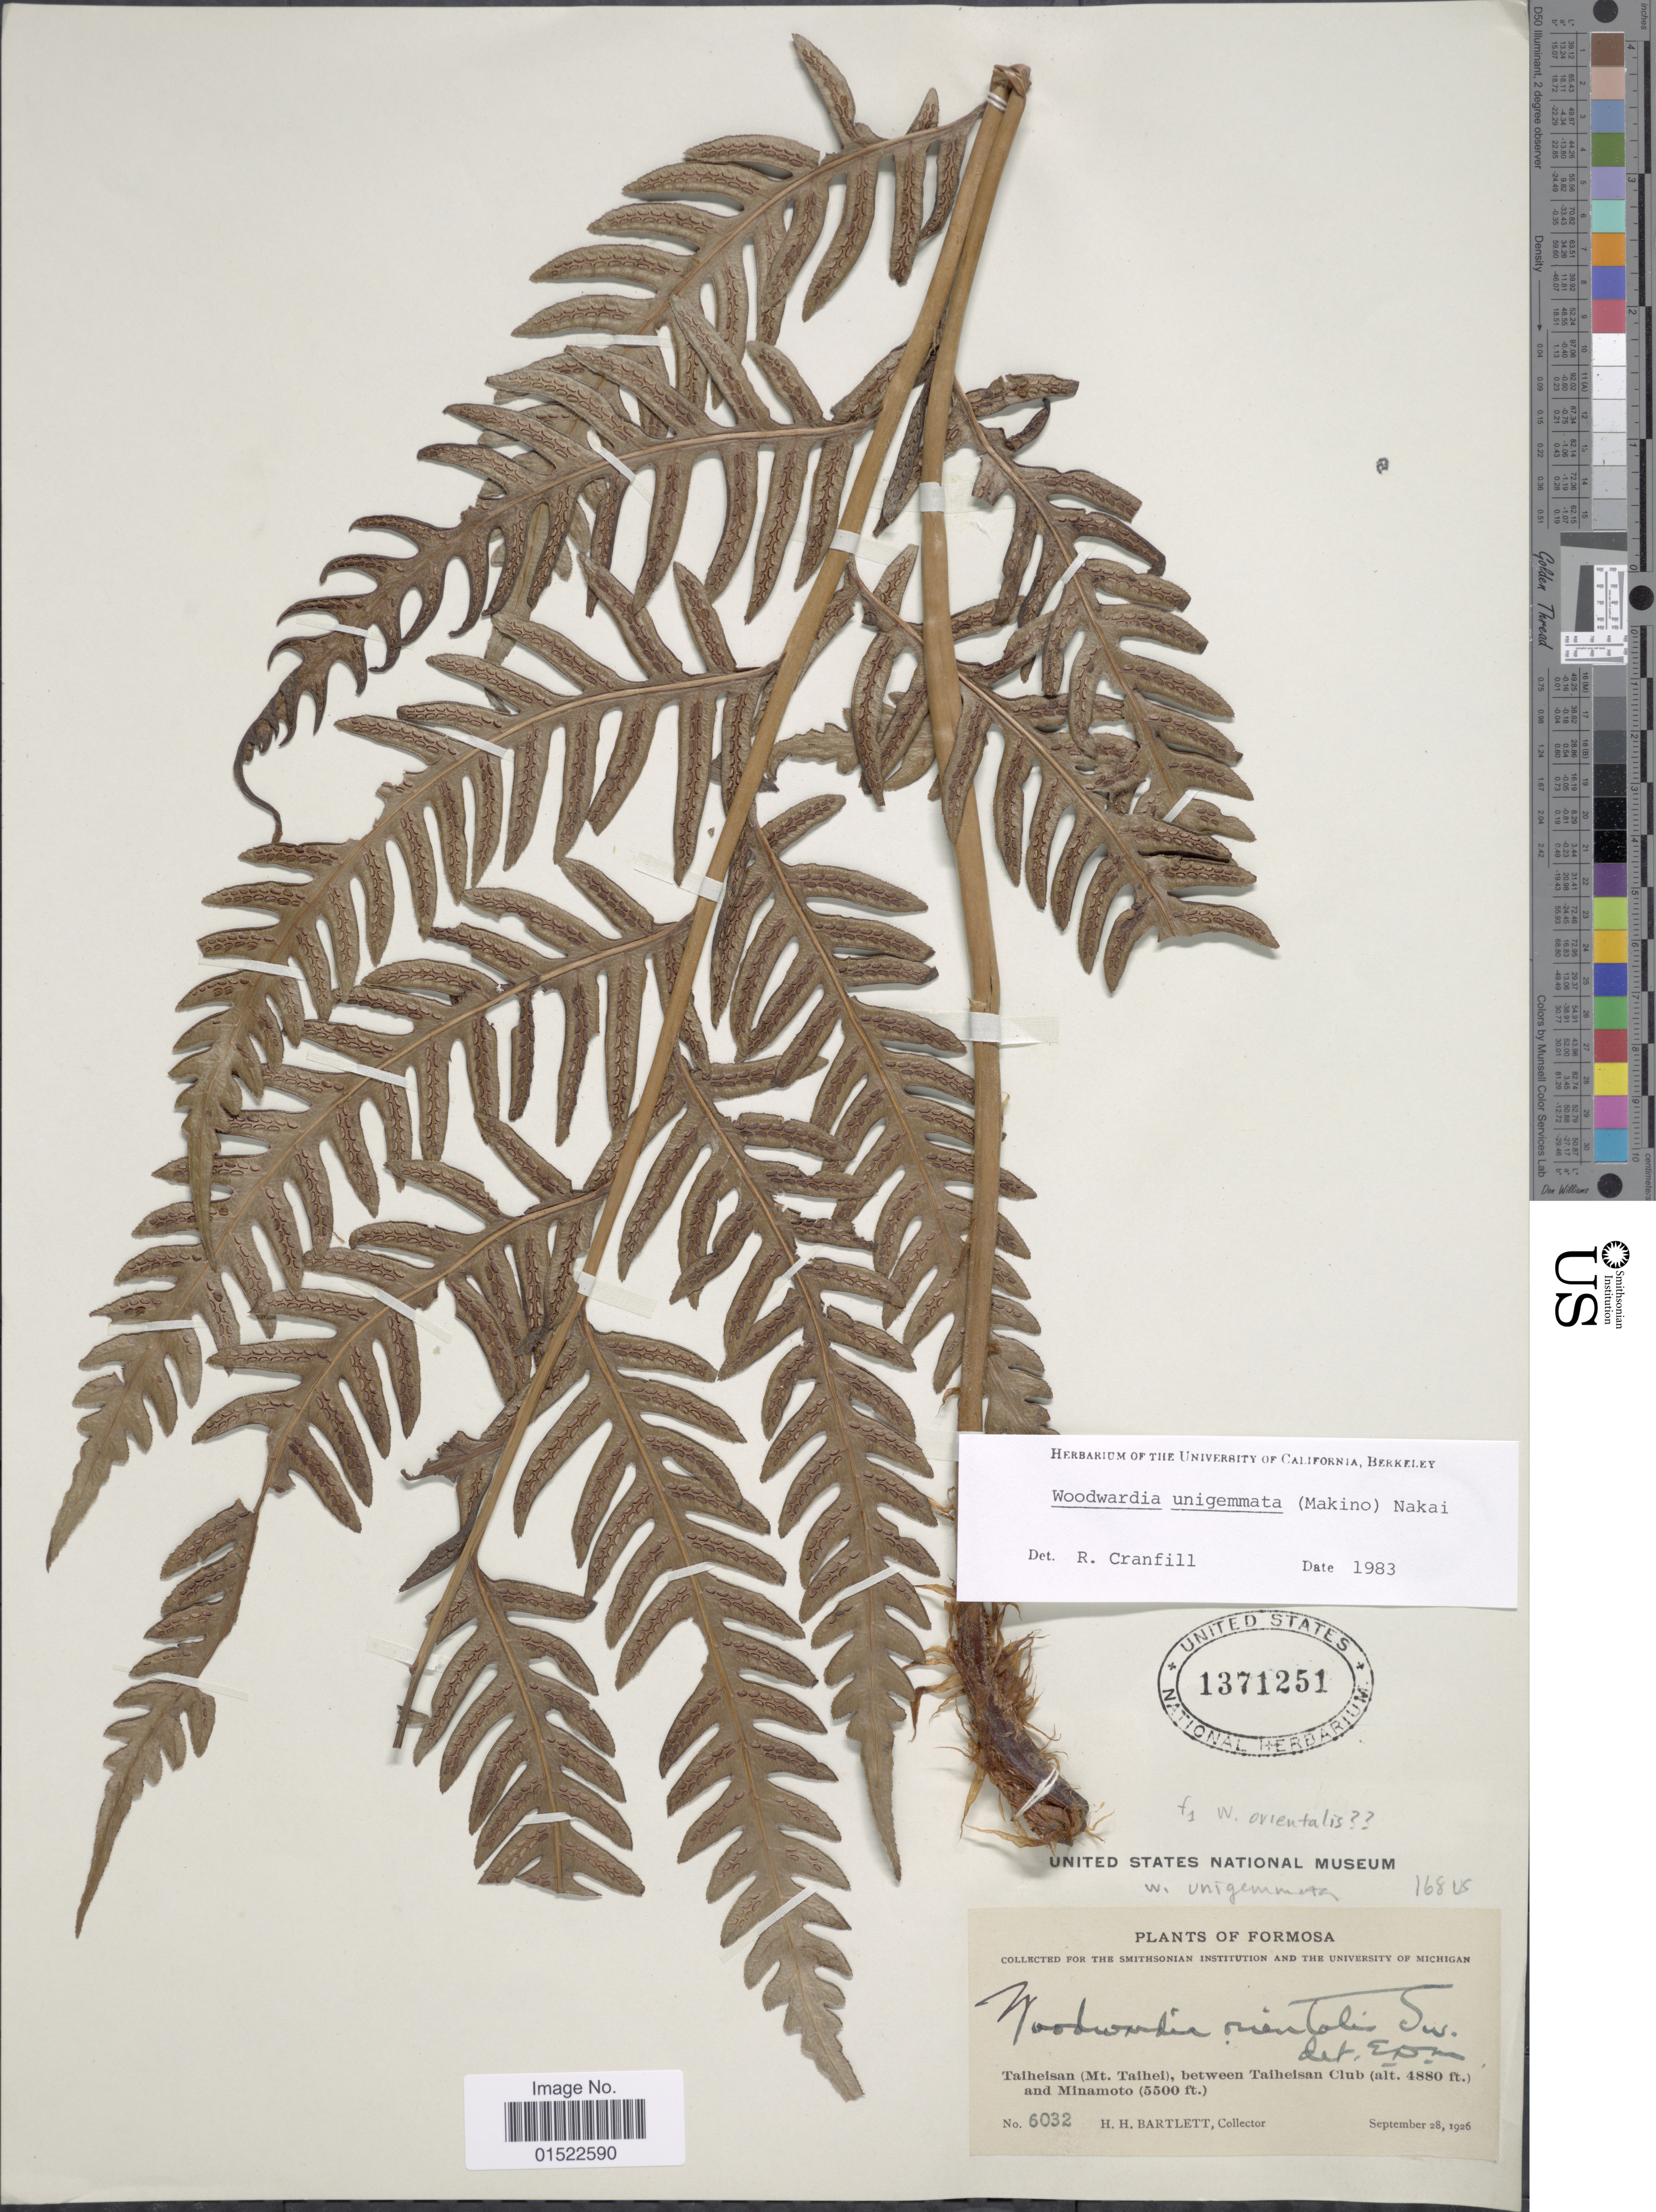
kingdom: Plantae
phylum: Tracheophyta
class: Polypodiopsida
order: Polypodiales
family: Blechnaceae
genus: Woodwardia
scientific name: Woodwardia unigemmata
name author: (Makino) Nakai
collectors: H. H. Bartlett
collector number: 6032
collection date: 1926-09-28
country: Taiwan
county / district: Yilan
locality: Formosa, Taiheisan (Mt. Taihei), between Taiheisan Club and Minamoto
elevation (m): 1487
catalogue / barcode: US 1371251